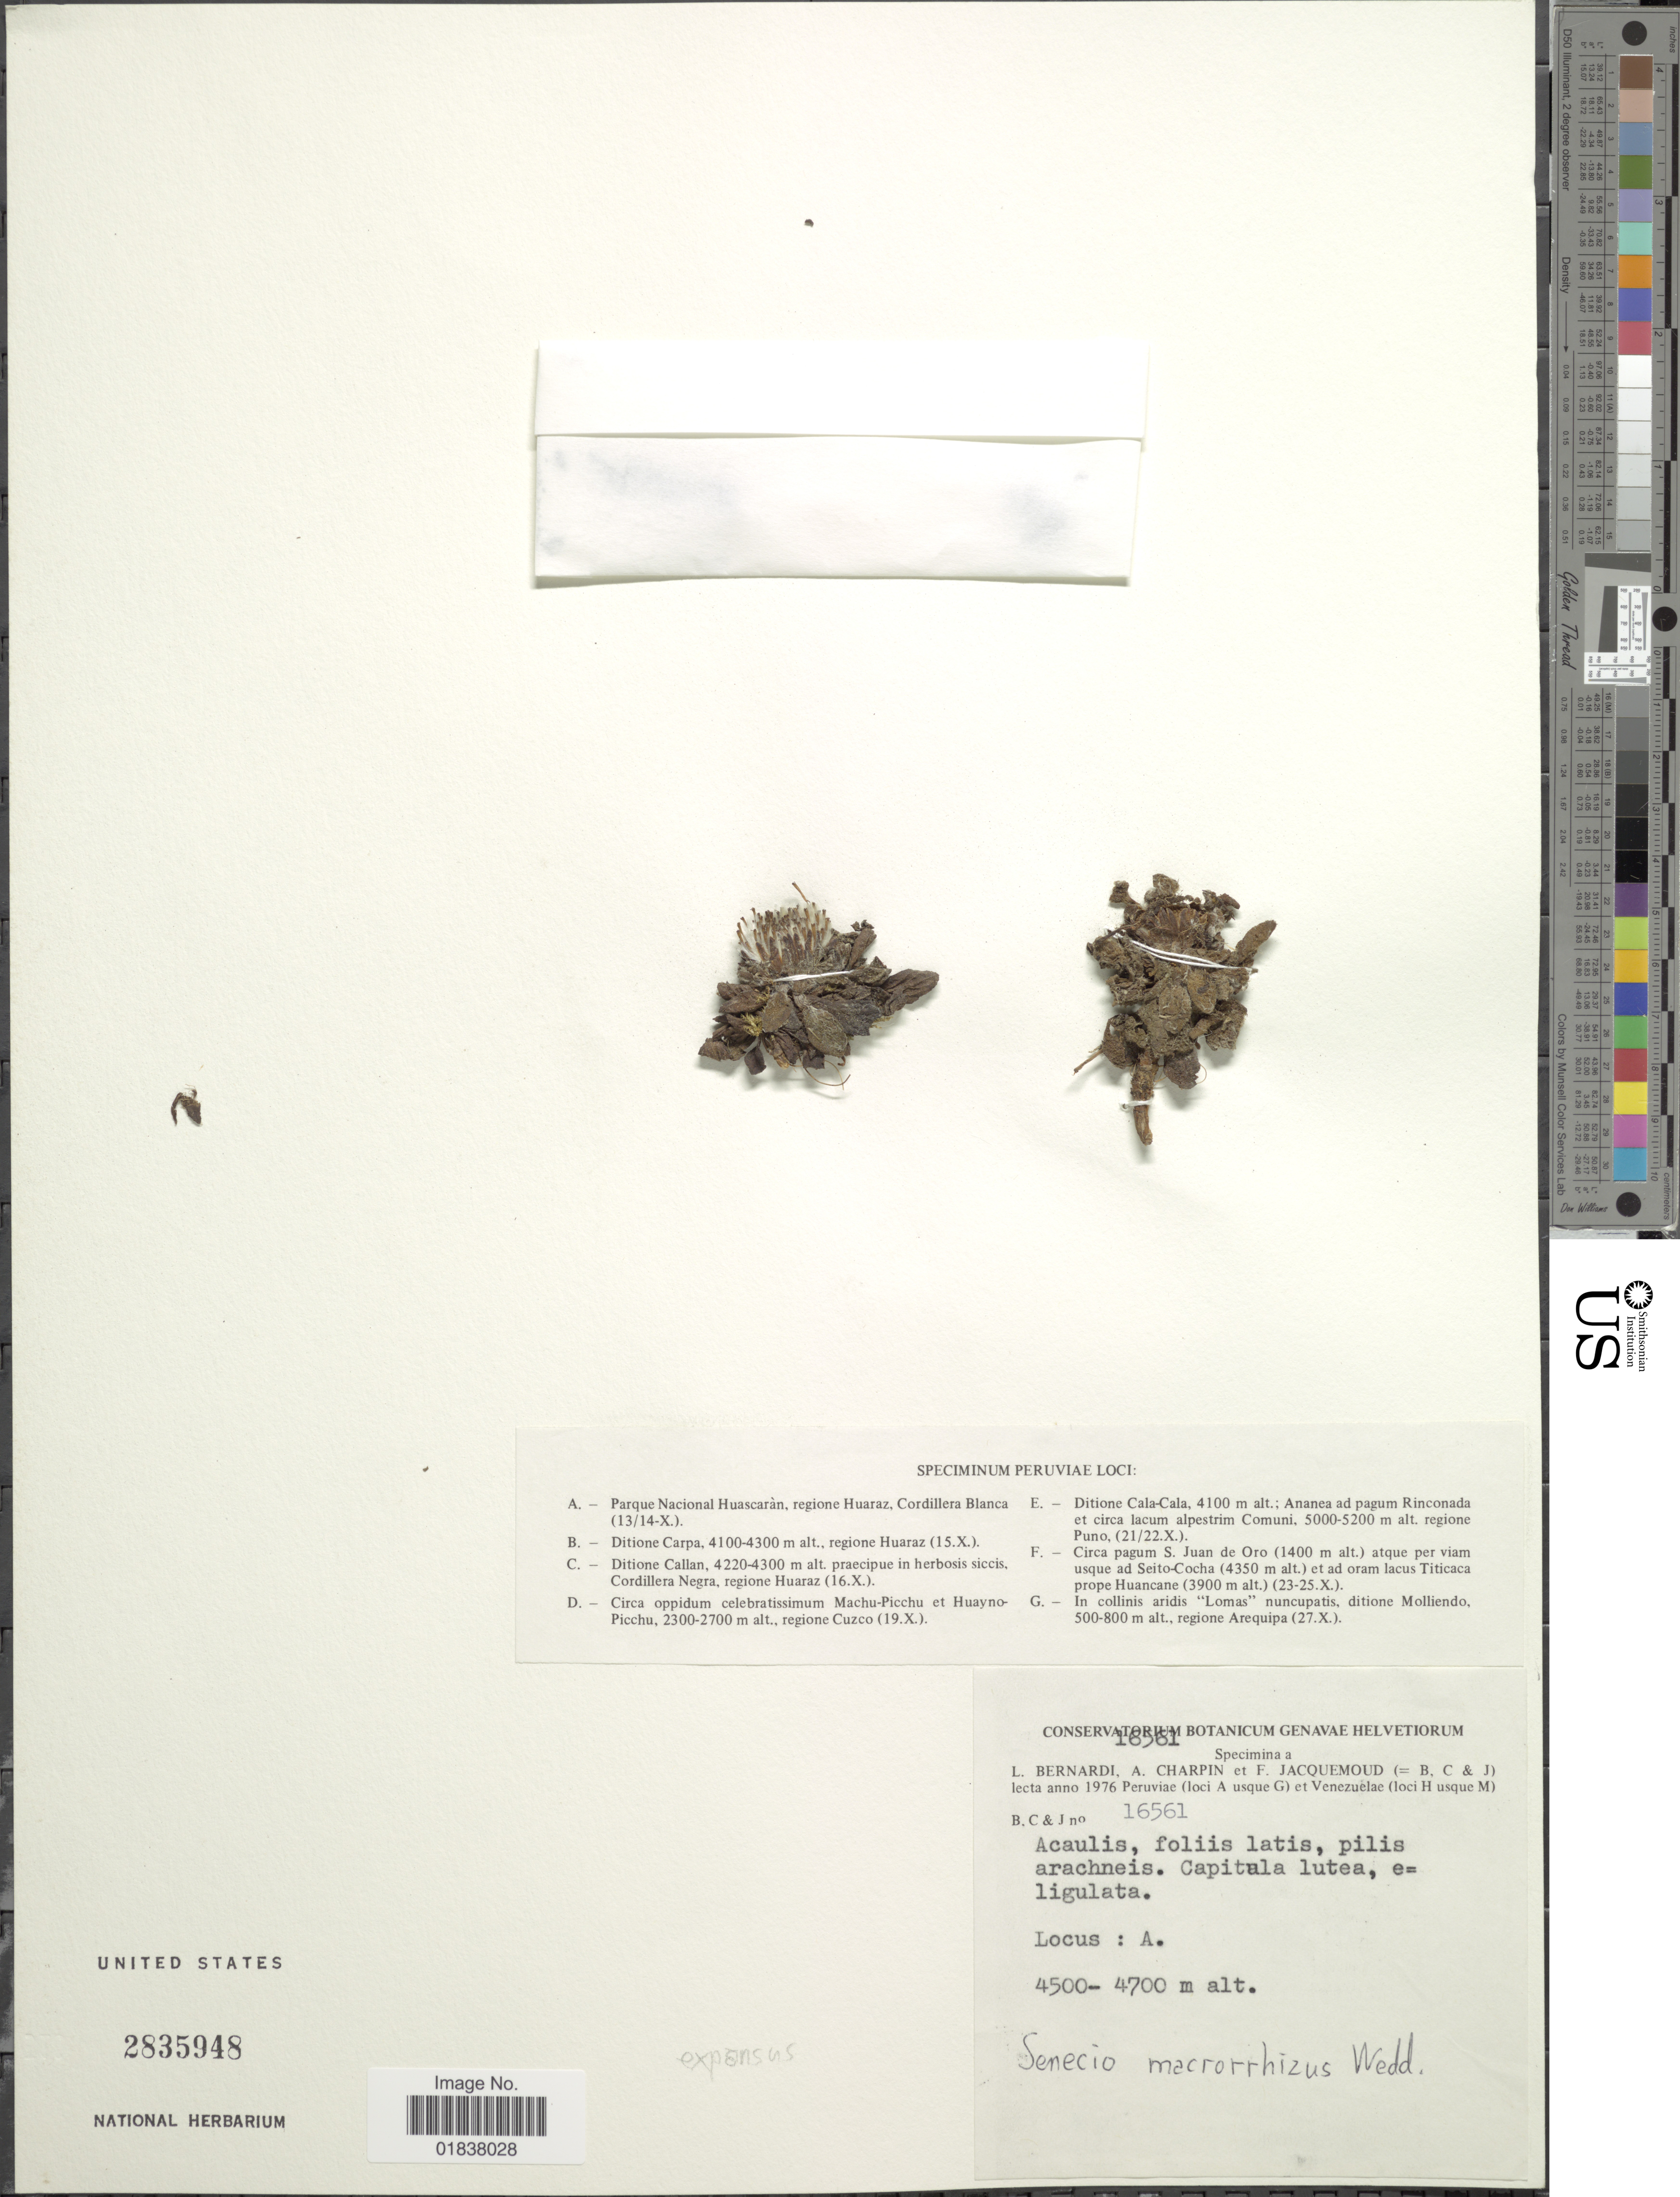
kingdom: Plantae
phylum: Tracheophyta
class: Magnoliopsida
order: Asterales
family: Asteraceae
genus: Senecio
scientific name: Senecio macrorrhizus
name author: Wedd.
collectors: A. Charpin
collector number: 16561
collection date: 1976-10-13/1976-10-14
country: Peru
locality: Parque Nacional Huascaran, regione Huaraz, Cordillera Blanca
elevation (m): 4500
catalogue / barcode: US 2835948